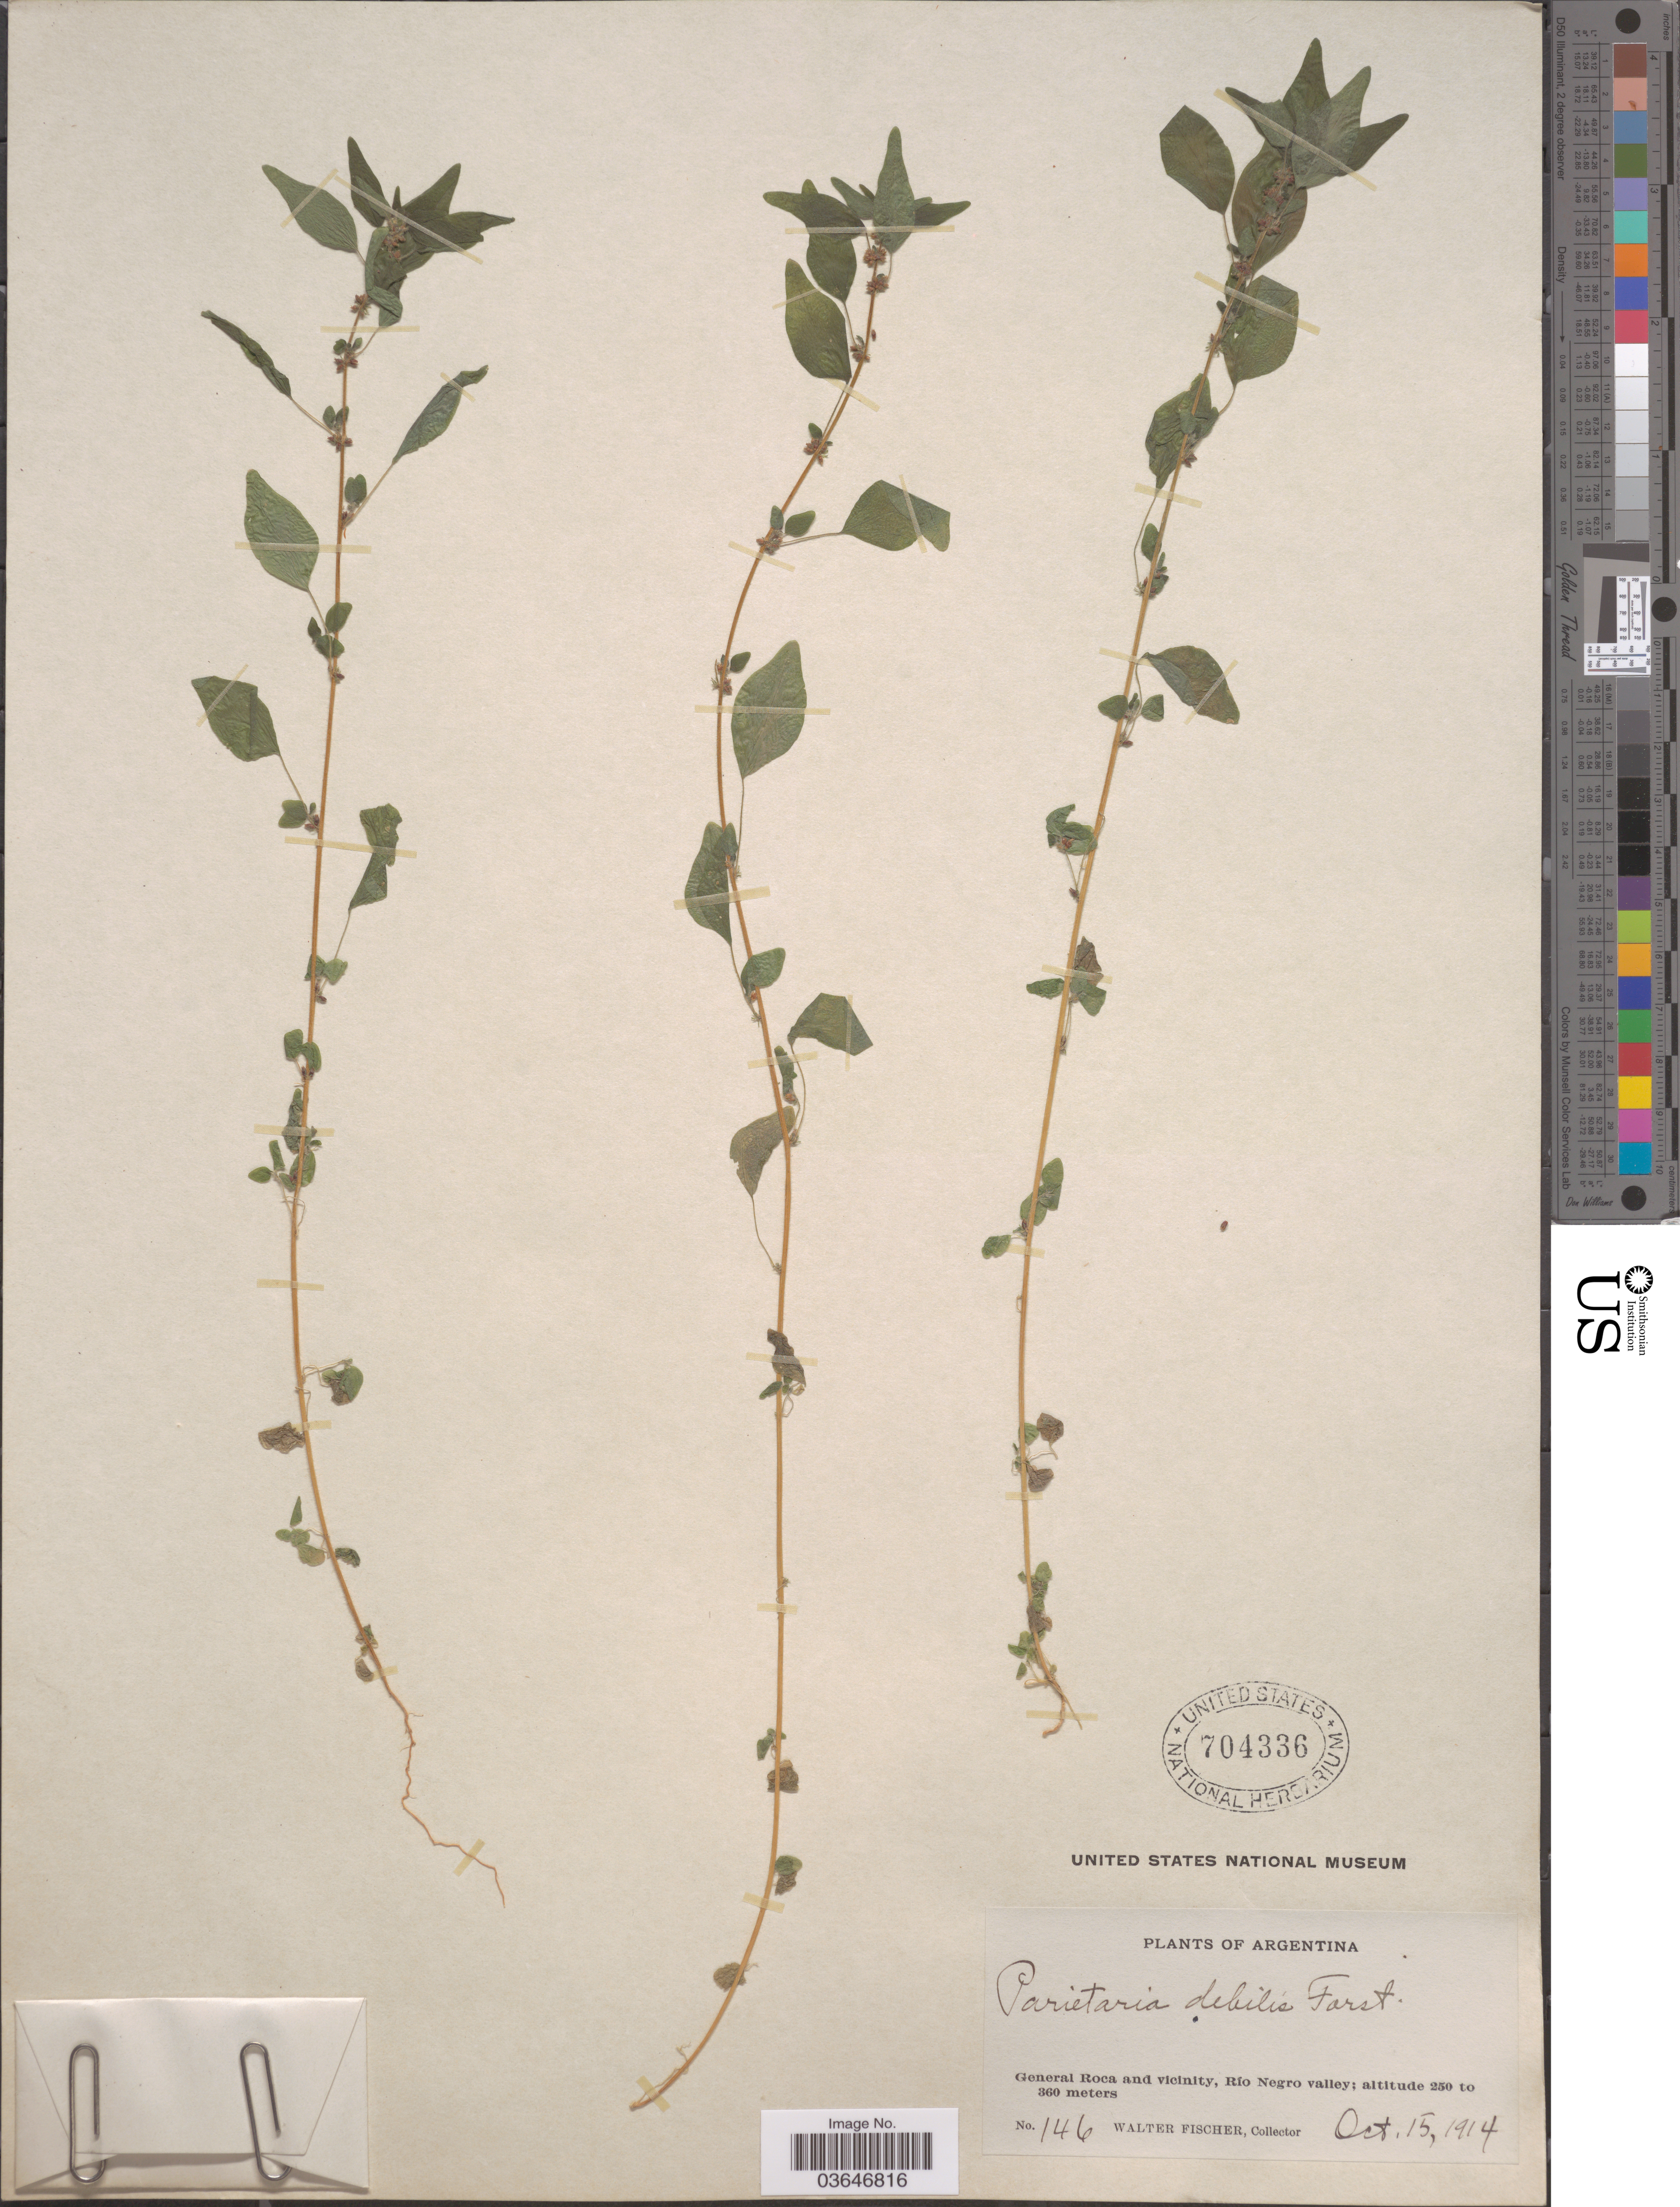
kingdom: Plantae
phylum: Tracheophyta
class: Magnoliopsida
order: Rosales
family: Urticaceae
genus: Parietaria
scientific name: Parietaria debilis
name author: G. Forst.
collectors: W. Fischer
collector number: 146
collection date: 1914-10-15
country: Argentina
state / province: Rio Negro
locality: General Roca and vicinity, Río Negro valley.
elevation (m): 250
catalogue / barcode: US 704336